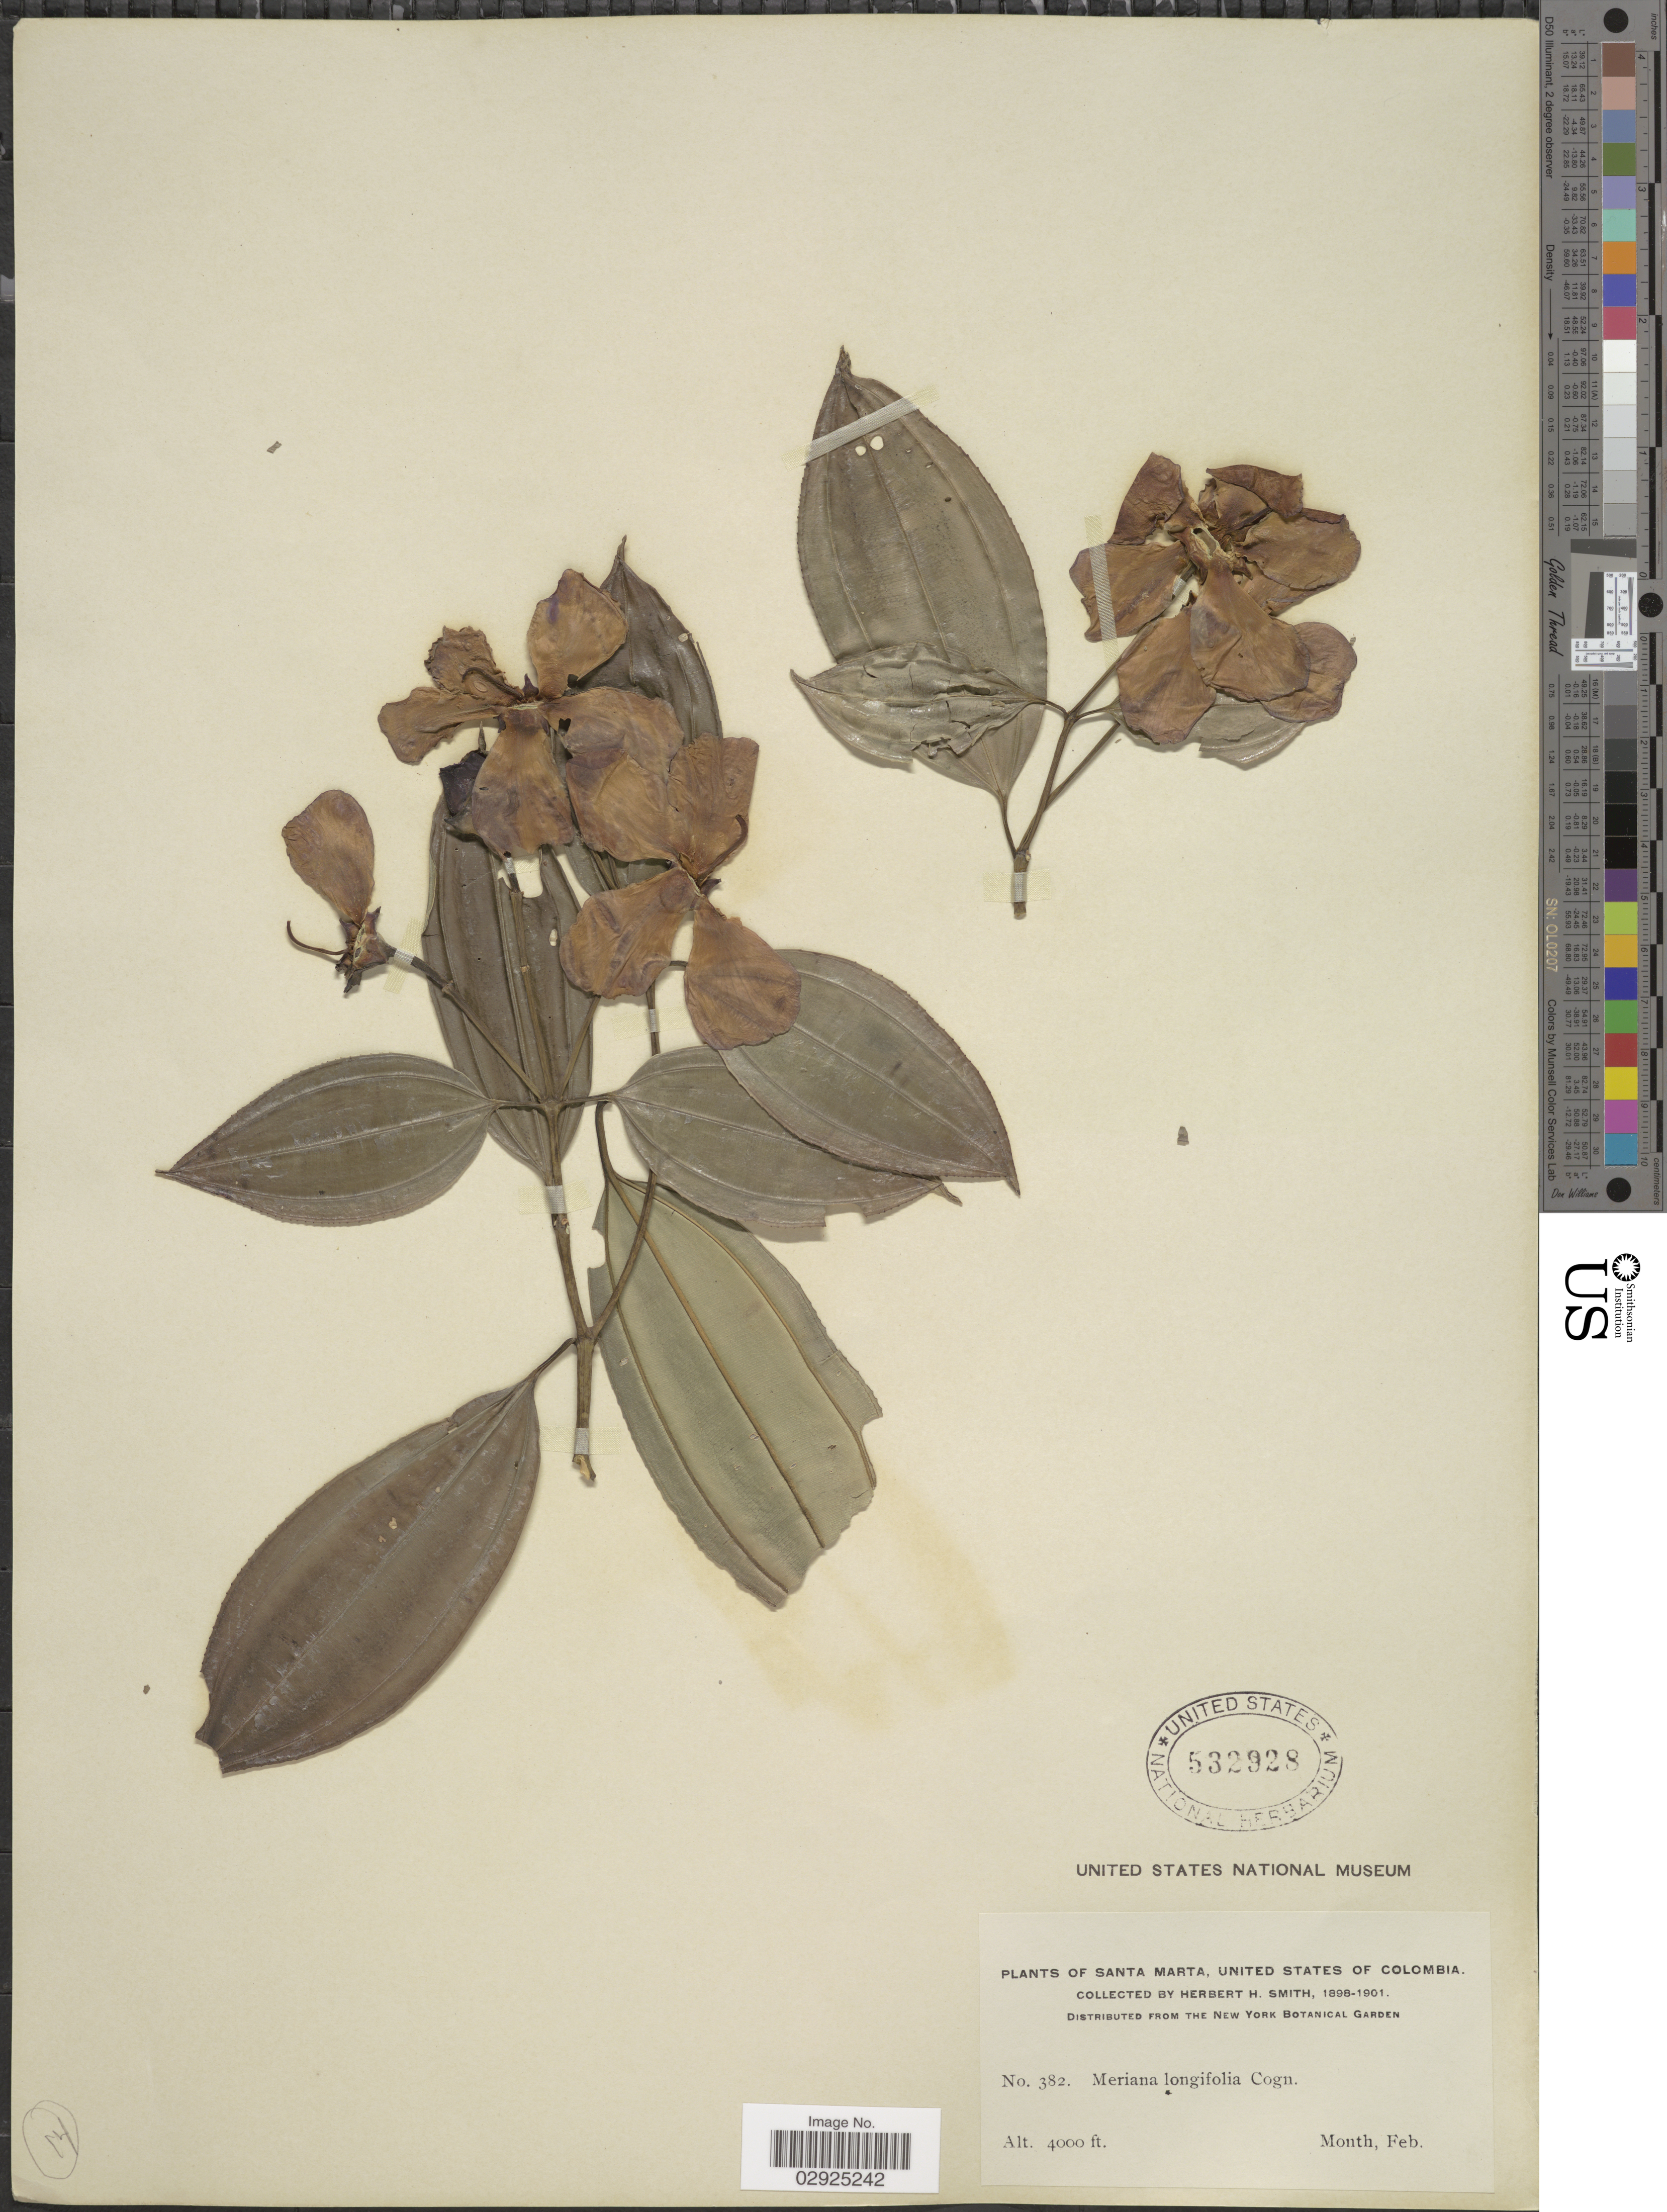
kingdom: Plantae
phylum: Tracheophyta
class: Magnoliopsida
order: Myrtales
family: Melastomataceae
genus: Meriania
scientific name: Meriania longifolia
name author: (Naudin) Cogn.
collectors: Herbert H. Smith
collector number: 382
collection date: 1898-02/1901-02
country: Colombia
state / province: Magdalena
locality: Santa Marta.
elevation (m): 1219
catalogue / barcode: US 532928